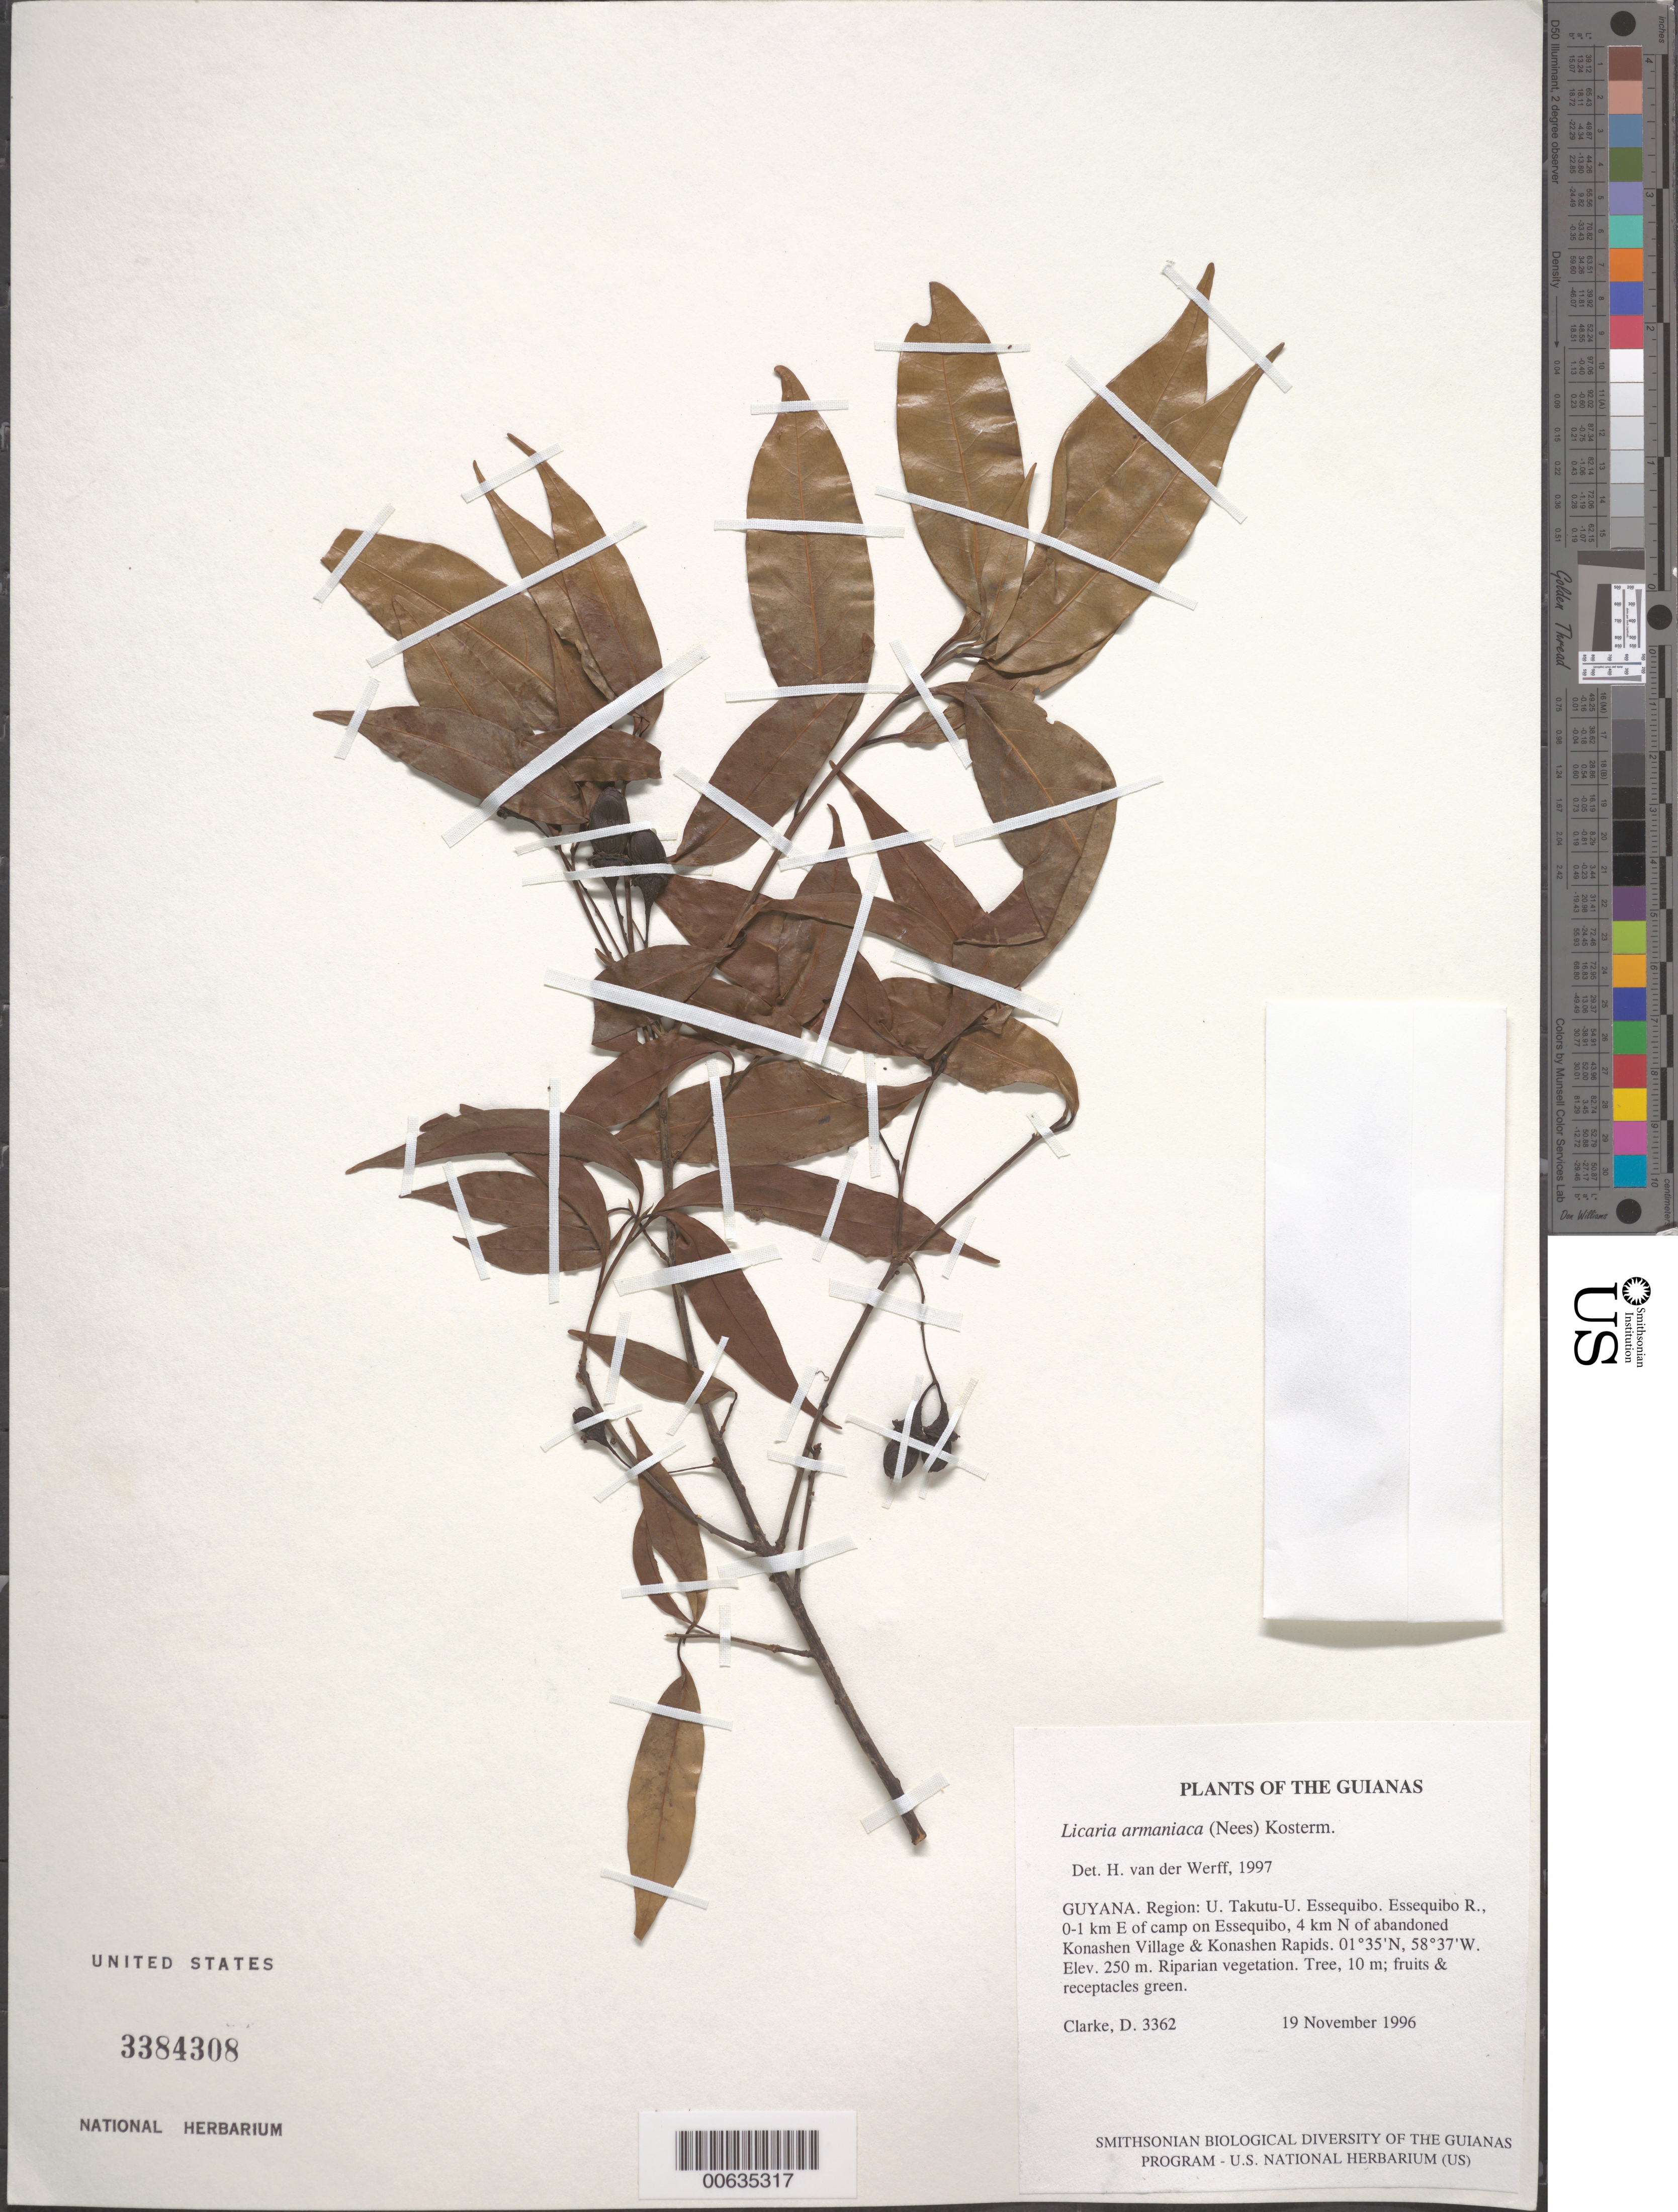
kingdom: Plantae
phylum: Tracheophyta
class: Magnoliopsida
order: Laurales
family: Lauraceae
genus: Licaria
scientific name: Licaria armeniaca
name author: (Nees) Kosterm.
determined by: van der Werff, H., (MO), Missouri Botanical Garden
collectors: H. D. Clarke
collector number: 3362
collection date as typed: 19 November 1996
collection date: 1996-11-19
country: Guyana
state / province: U. Takutu-U. Essequibo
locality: Essequibo R., 0-1 km E of camp on Essequibo, 4 km N of abandoned Konashen Village & Konashen Rapids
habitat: Riparian vegetation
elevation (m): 250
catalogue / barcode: US 3384308